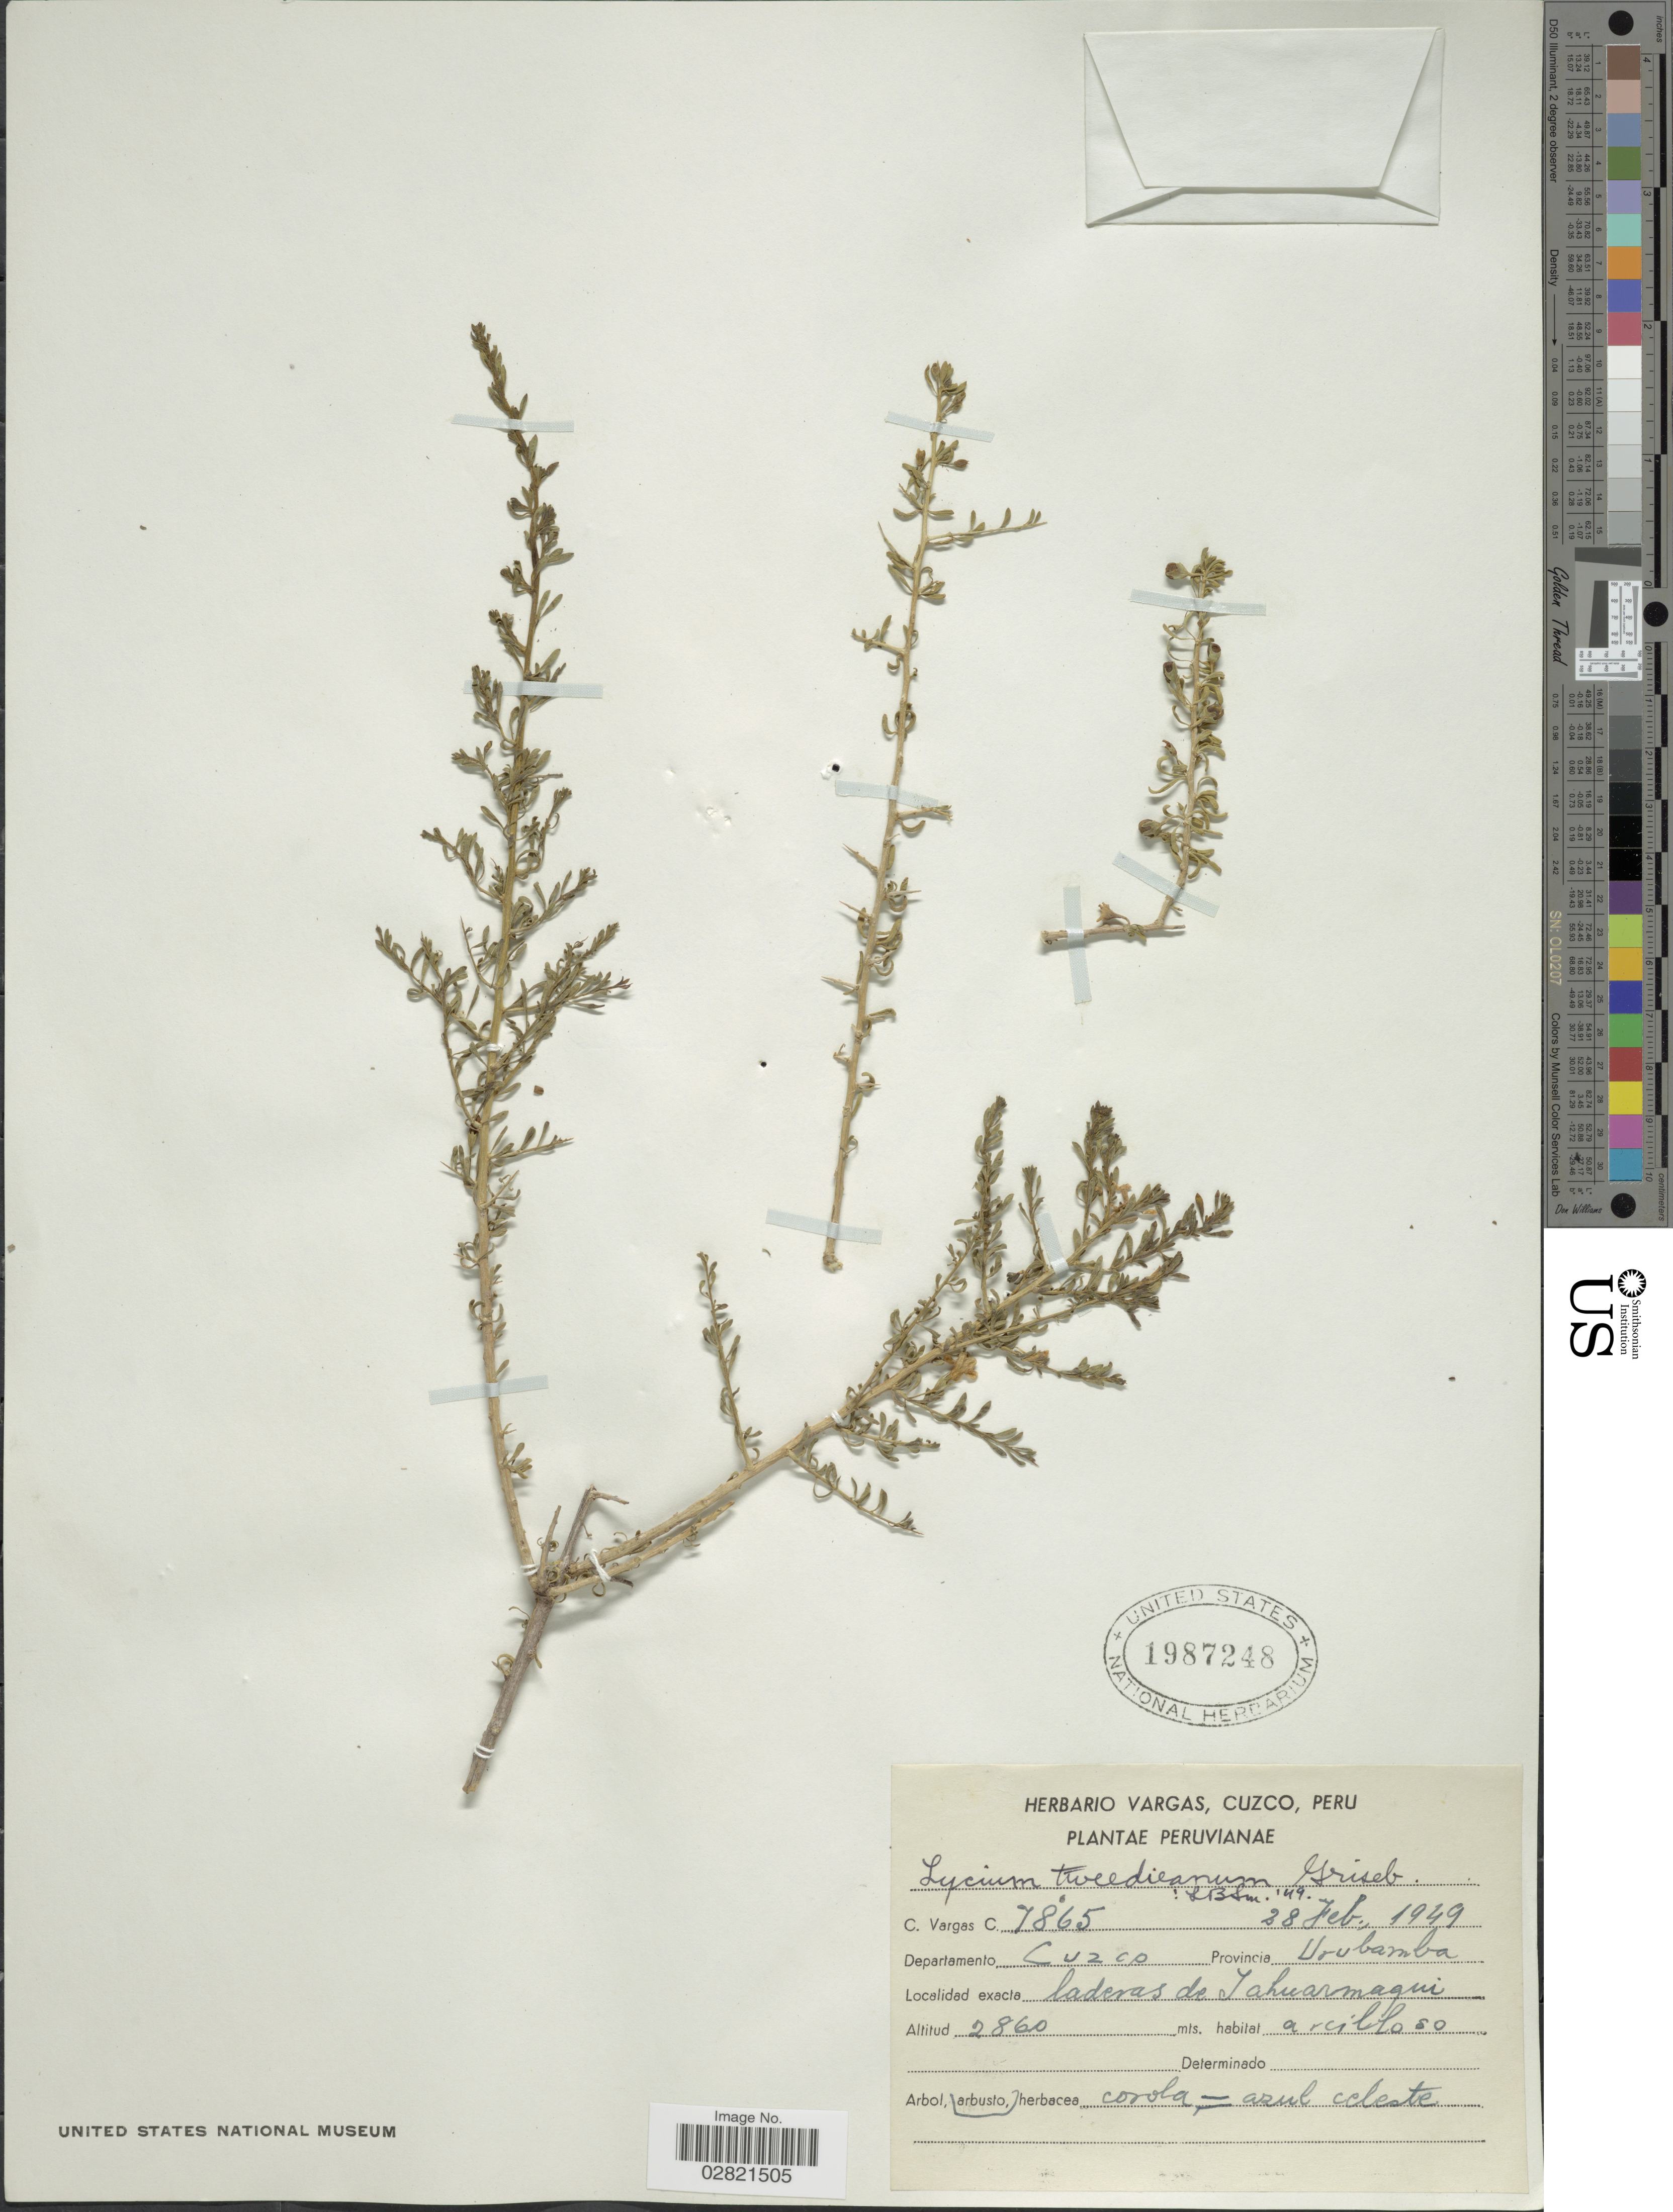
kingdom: Plantae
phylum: Tracheophyta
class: Magnoliopsida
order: Solanales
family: Solanaceae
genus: Lycium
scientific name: Lycium tweedianum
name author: Griseb.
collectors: C. Vargas Calderón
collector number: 7865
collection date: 1949-02-28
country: Peru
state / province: Cusco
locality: Departamento Cuzco. Provincia Urubamba. Laderas de Tahuarmagui.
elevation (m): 2860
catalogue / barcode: US 1987248